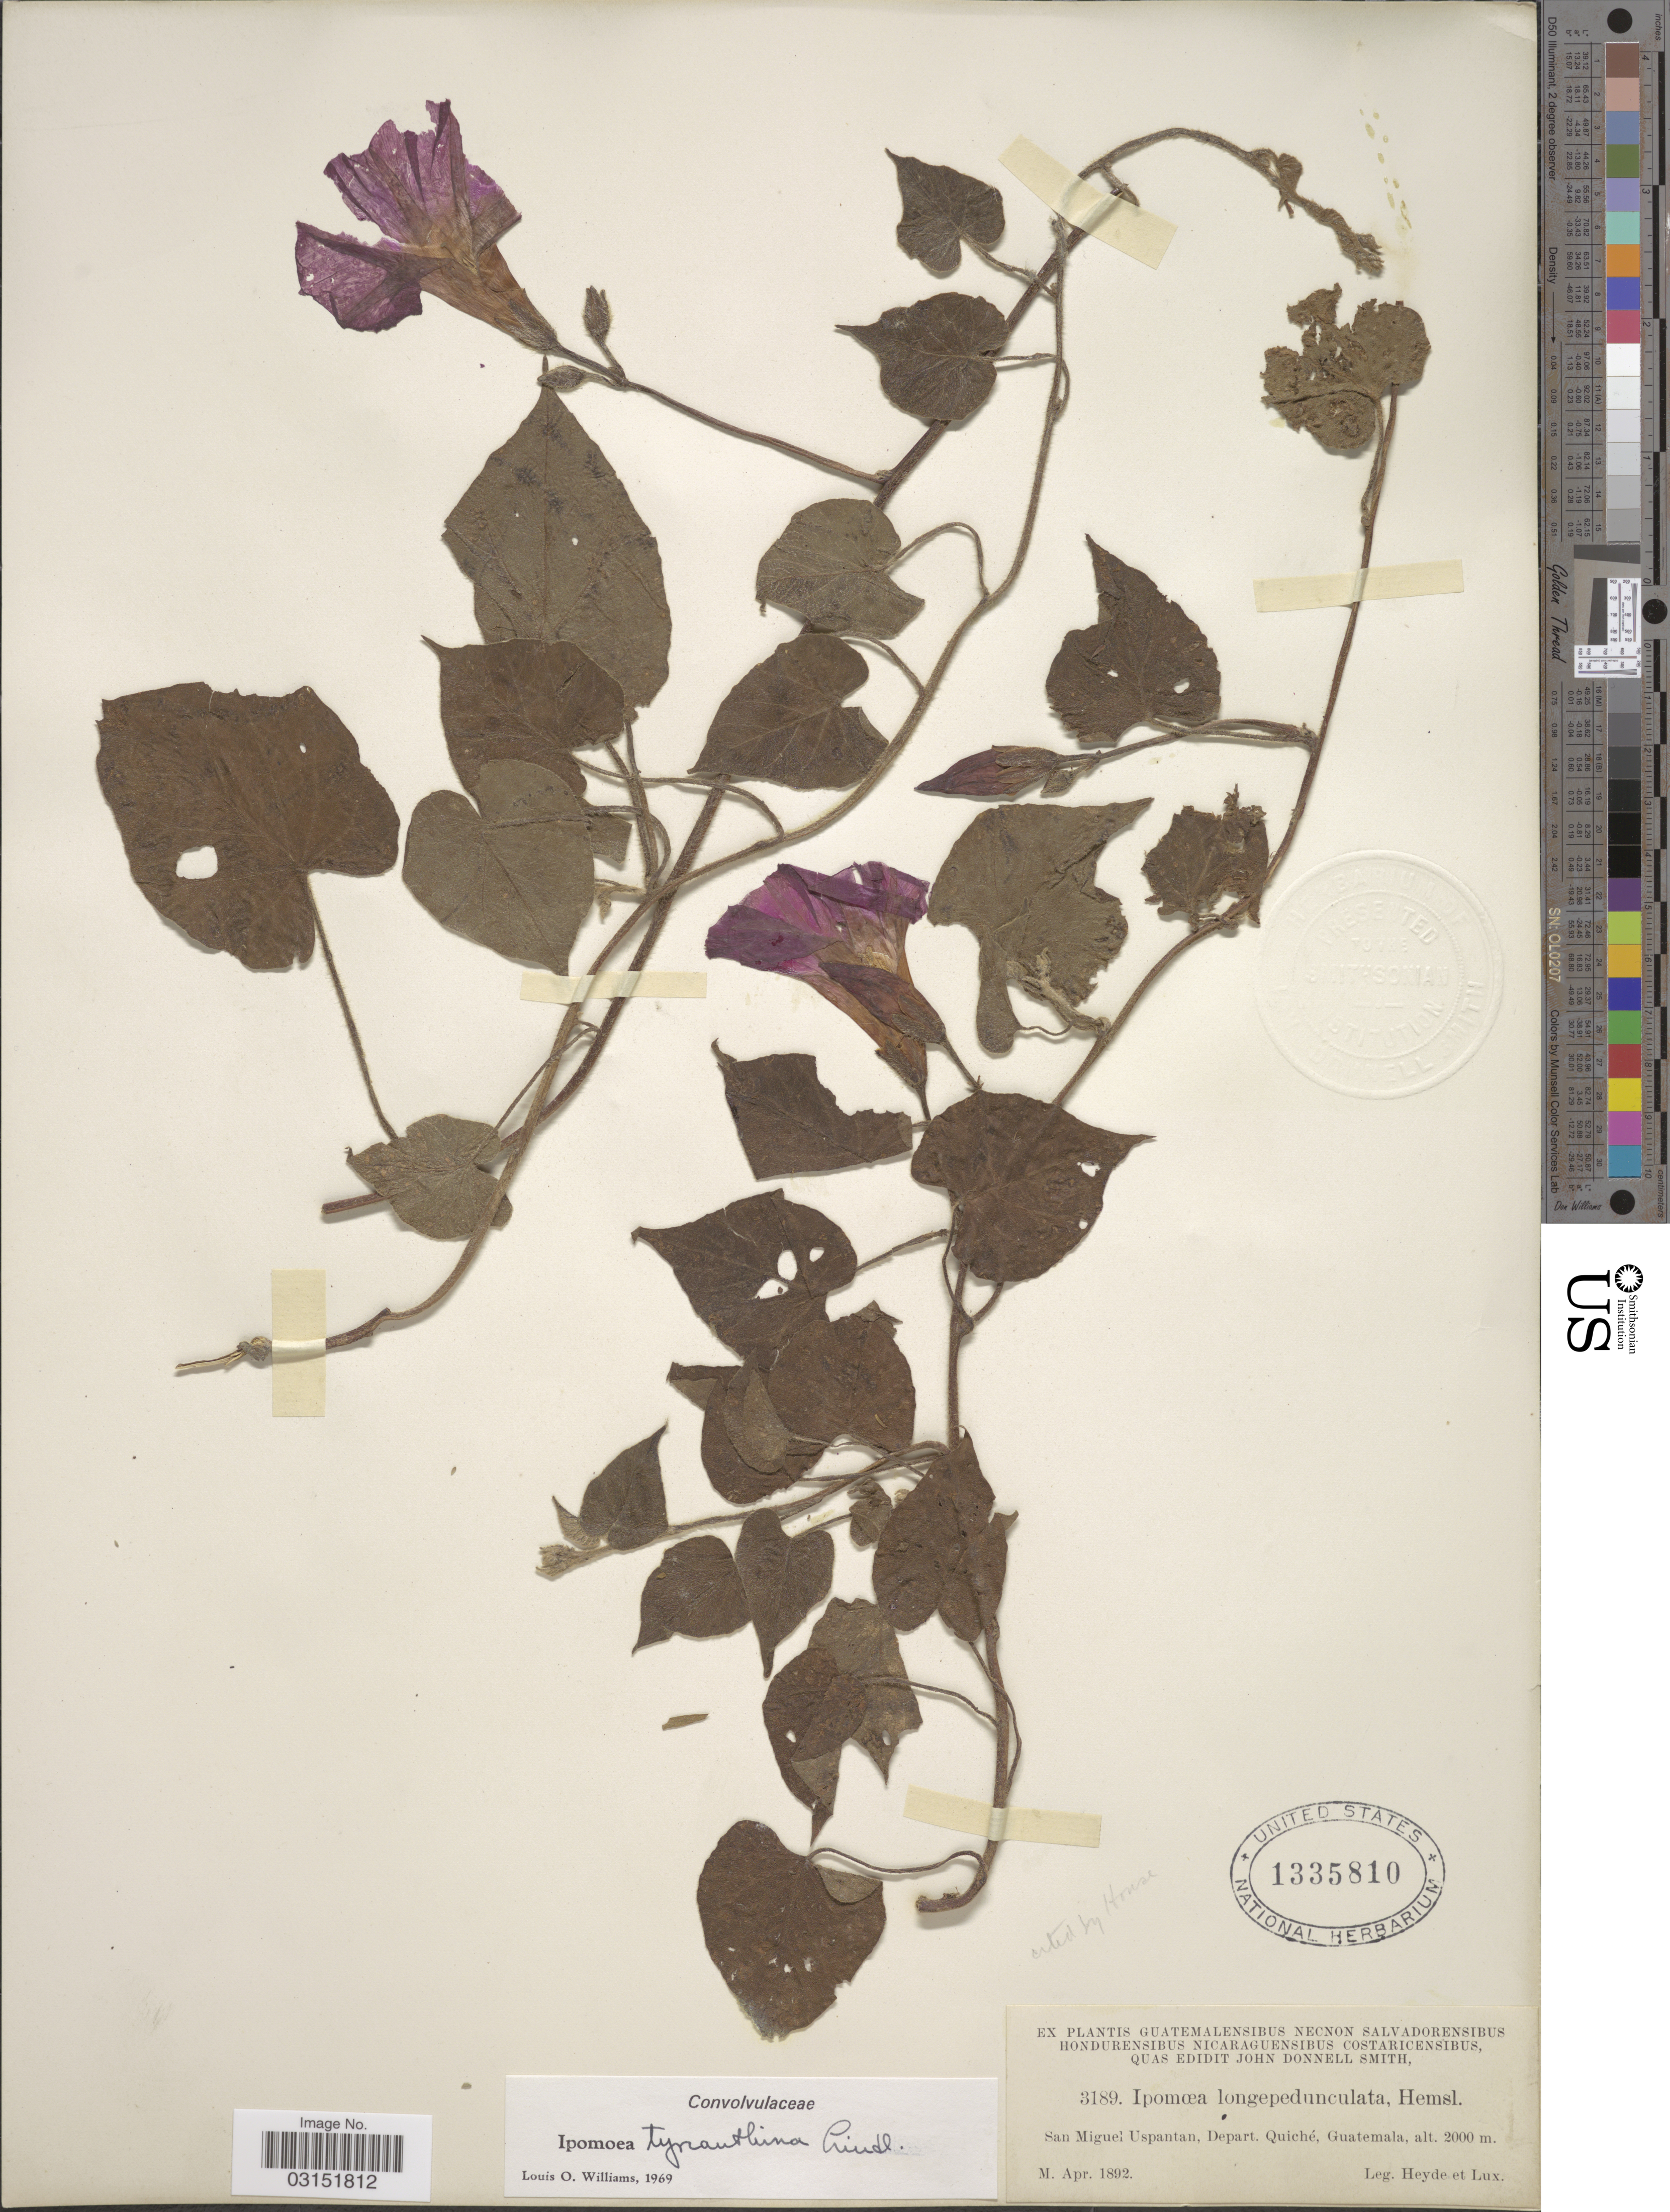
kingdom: Plantae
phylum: Tracheophyta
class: Magnoliopsida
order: Solanales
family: Convolvulaceae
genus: Ipomoea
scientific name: Ipomoea tyrianthina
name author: Lindl.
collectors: Heyde & Lux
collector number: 3189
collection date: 1892-04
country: Guatemala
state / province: El Quiché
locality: San Miguel Uspantan, Depart. Quiché.1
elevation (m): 2000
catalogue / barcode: US 1335810